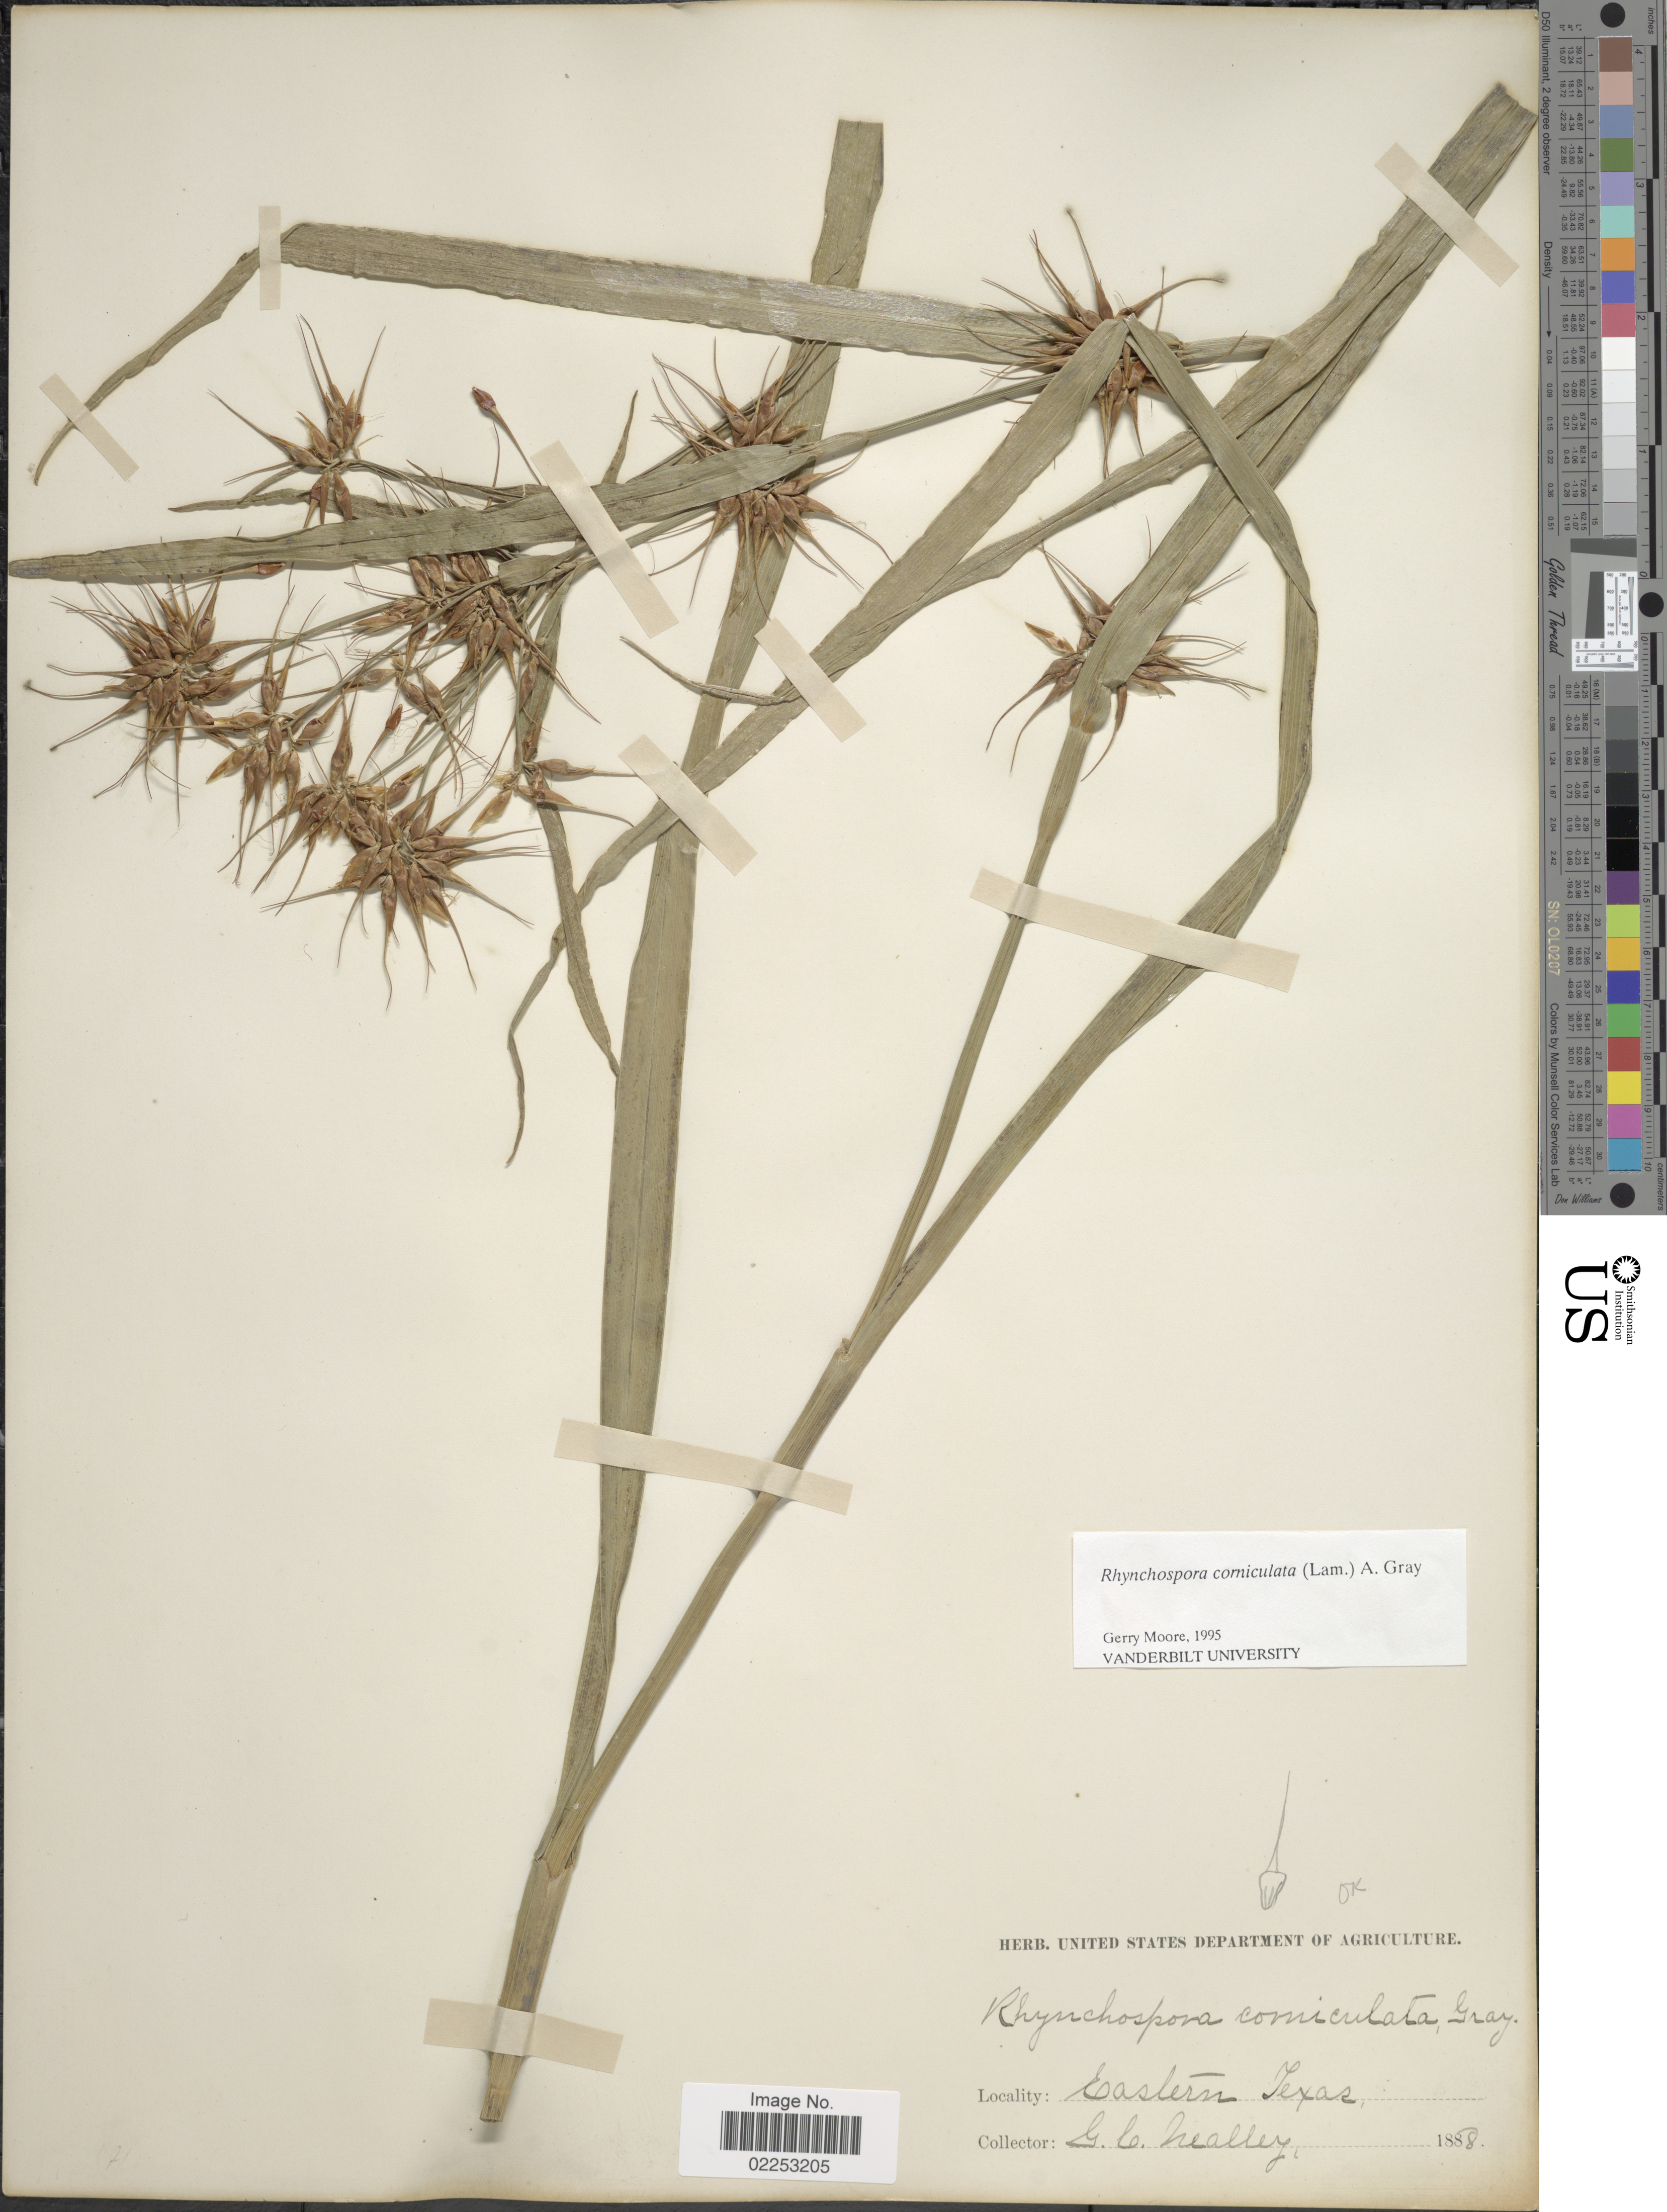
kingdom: Plantae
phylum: Tracheophyta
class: Liliopsida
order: Poales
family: Cyperaceae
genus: Rhynchospora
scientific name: Rhynchospora corniculata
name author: (Lam.) A. Gray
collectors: G. C. Nealley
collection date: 1888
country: United States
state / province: Texas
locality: Eastern Texas